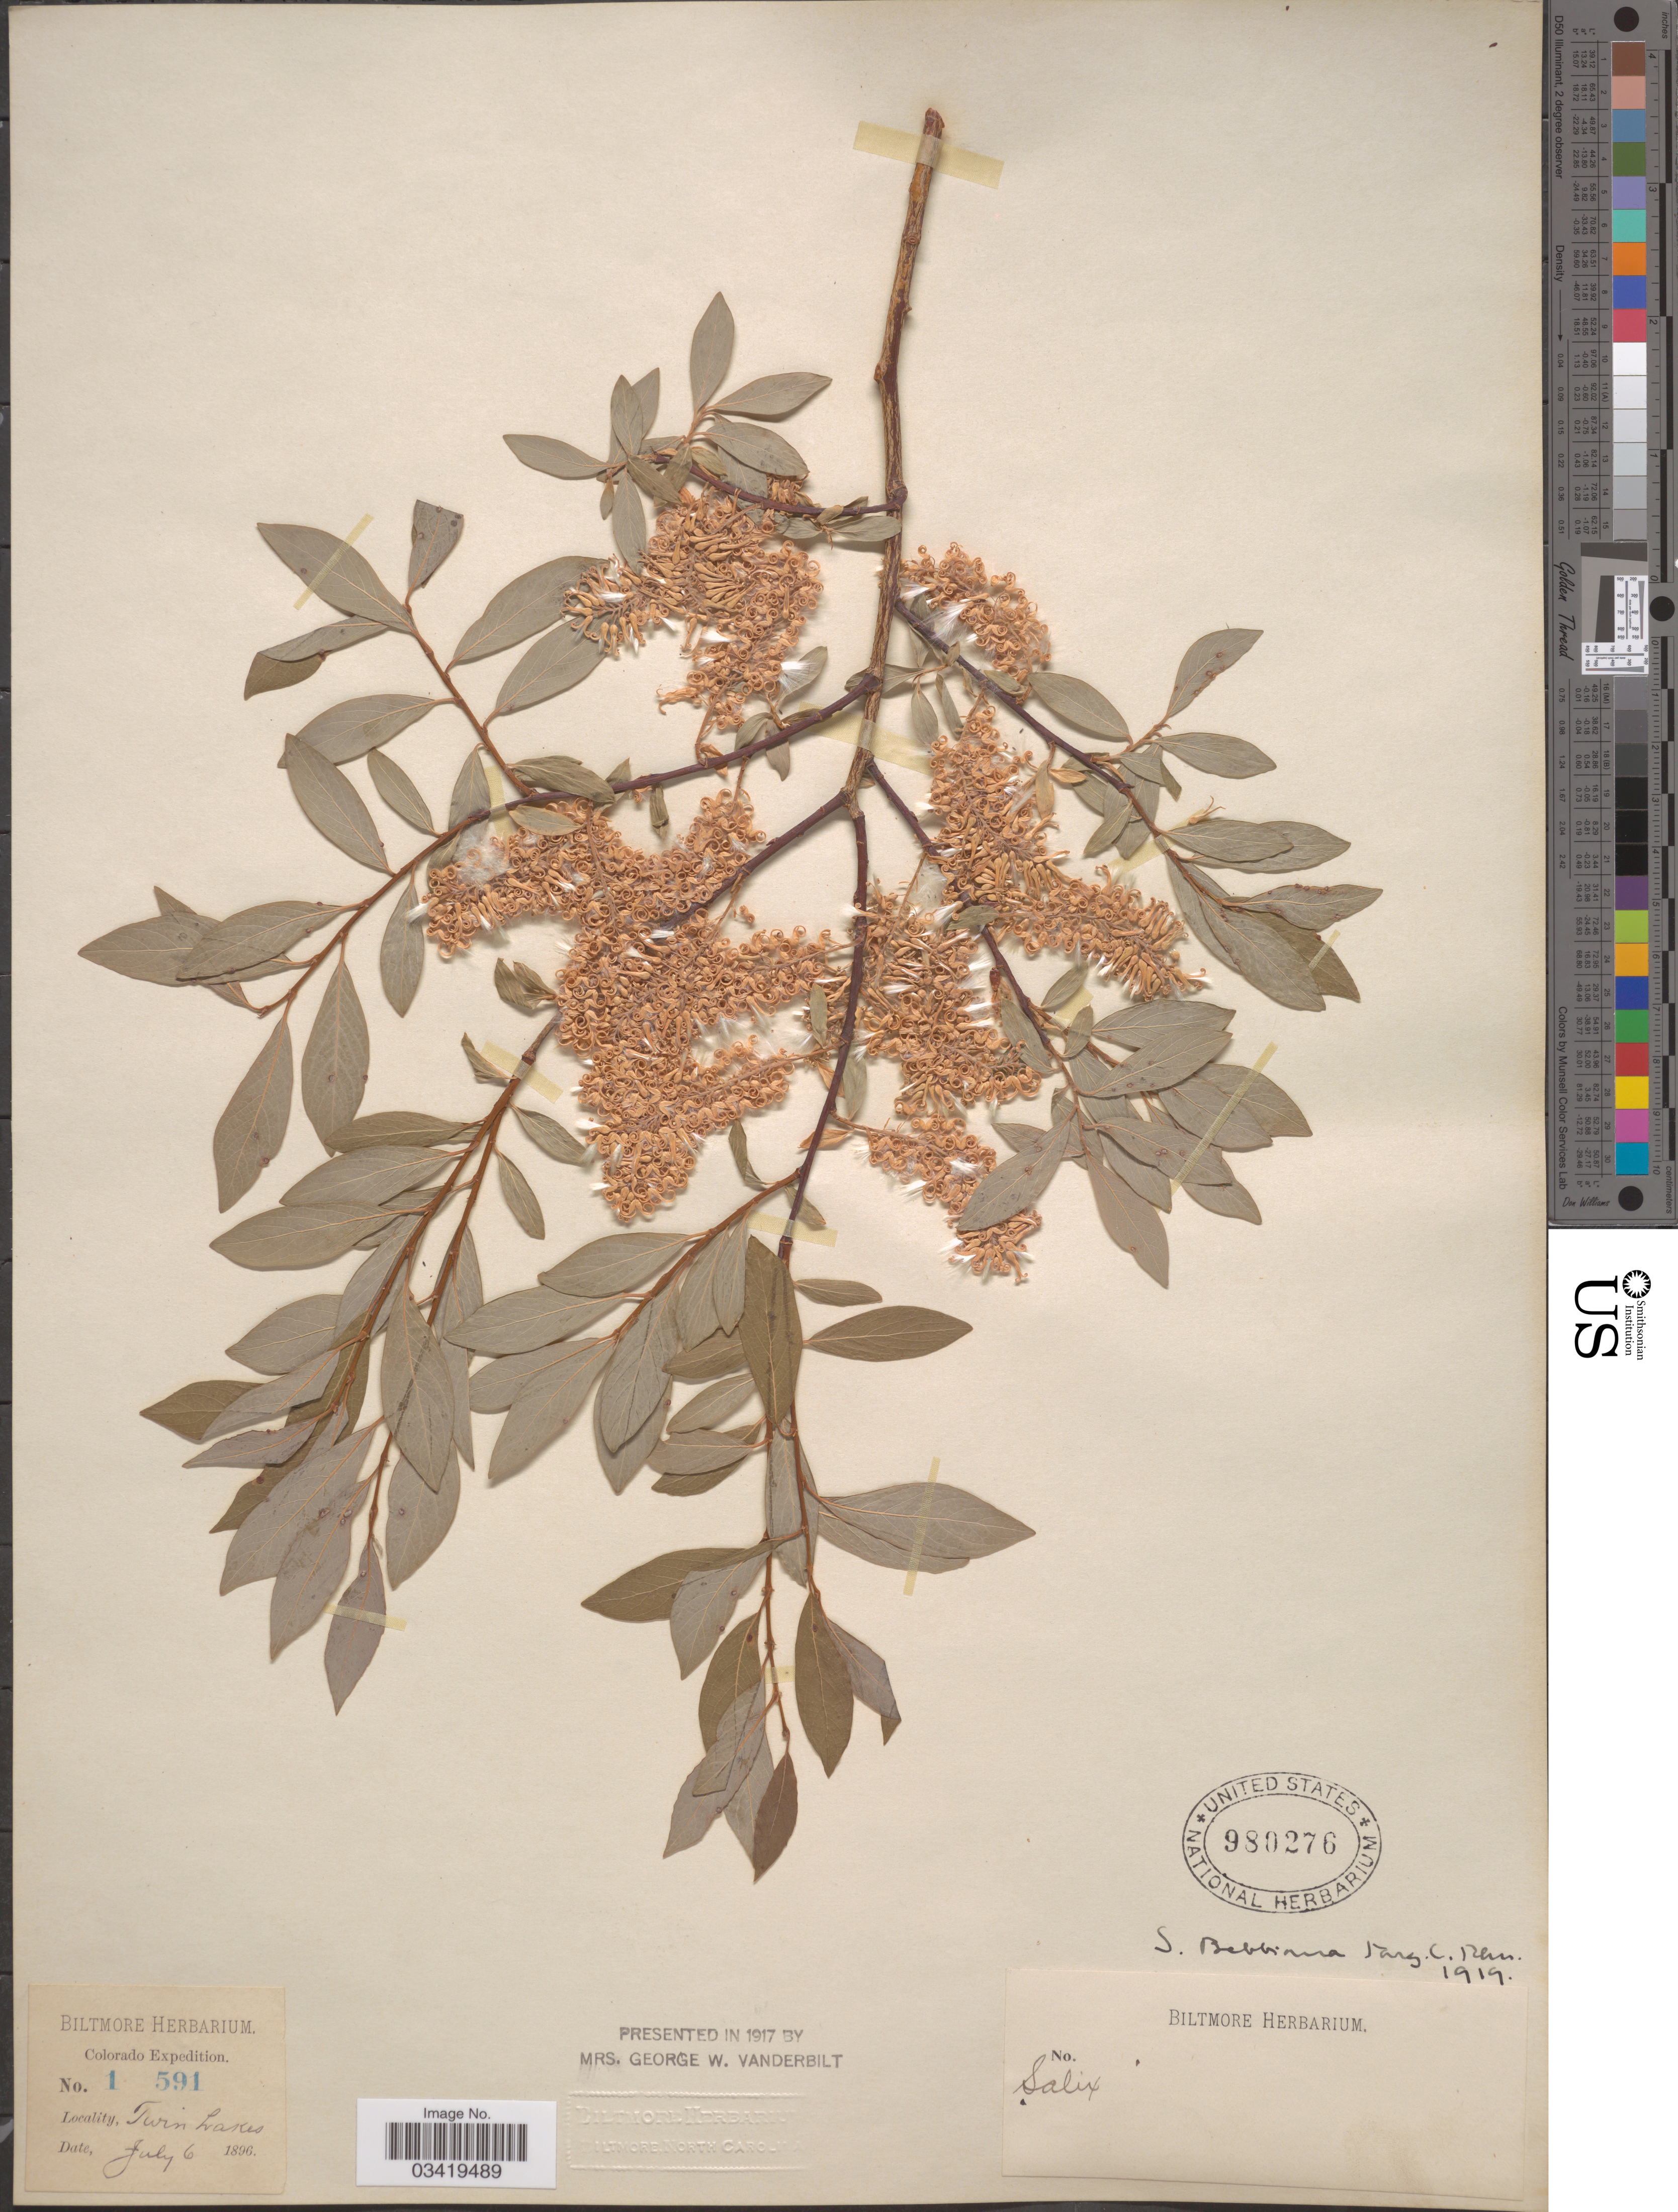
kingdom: Plantae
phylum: Tracheophyta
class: Magnoliopsida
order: Malpighiales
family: Salicaceae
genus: Salix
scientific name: Salix bebbiana var. perrostrata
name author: Sarg.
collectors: ex herb. Biltmore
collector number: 1591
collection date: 1896-07-06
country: United States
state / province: Colorado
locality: Twin Lakes.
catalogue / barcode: US 980276